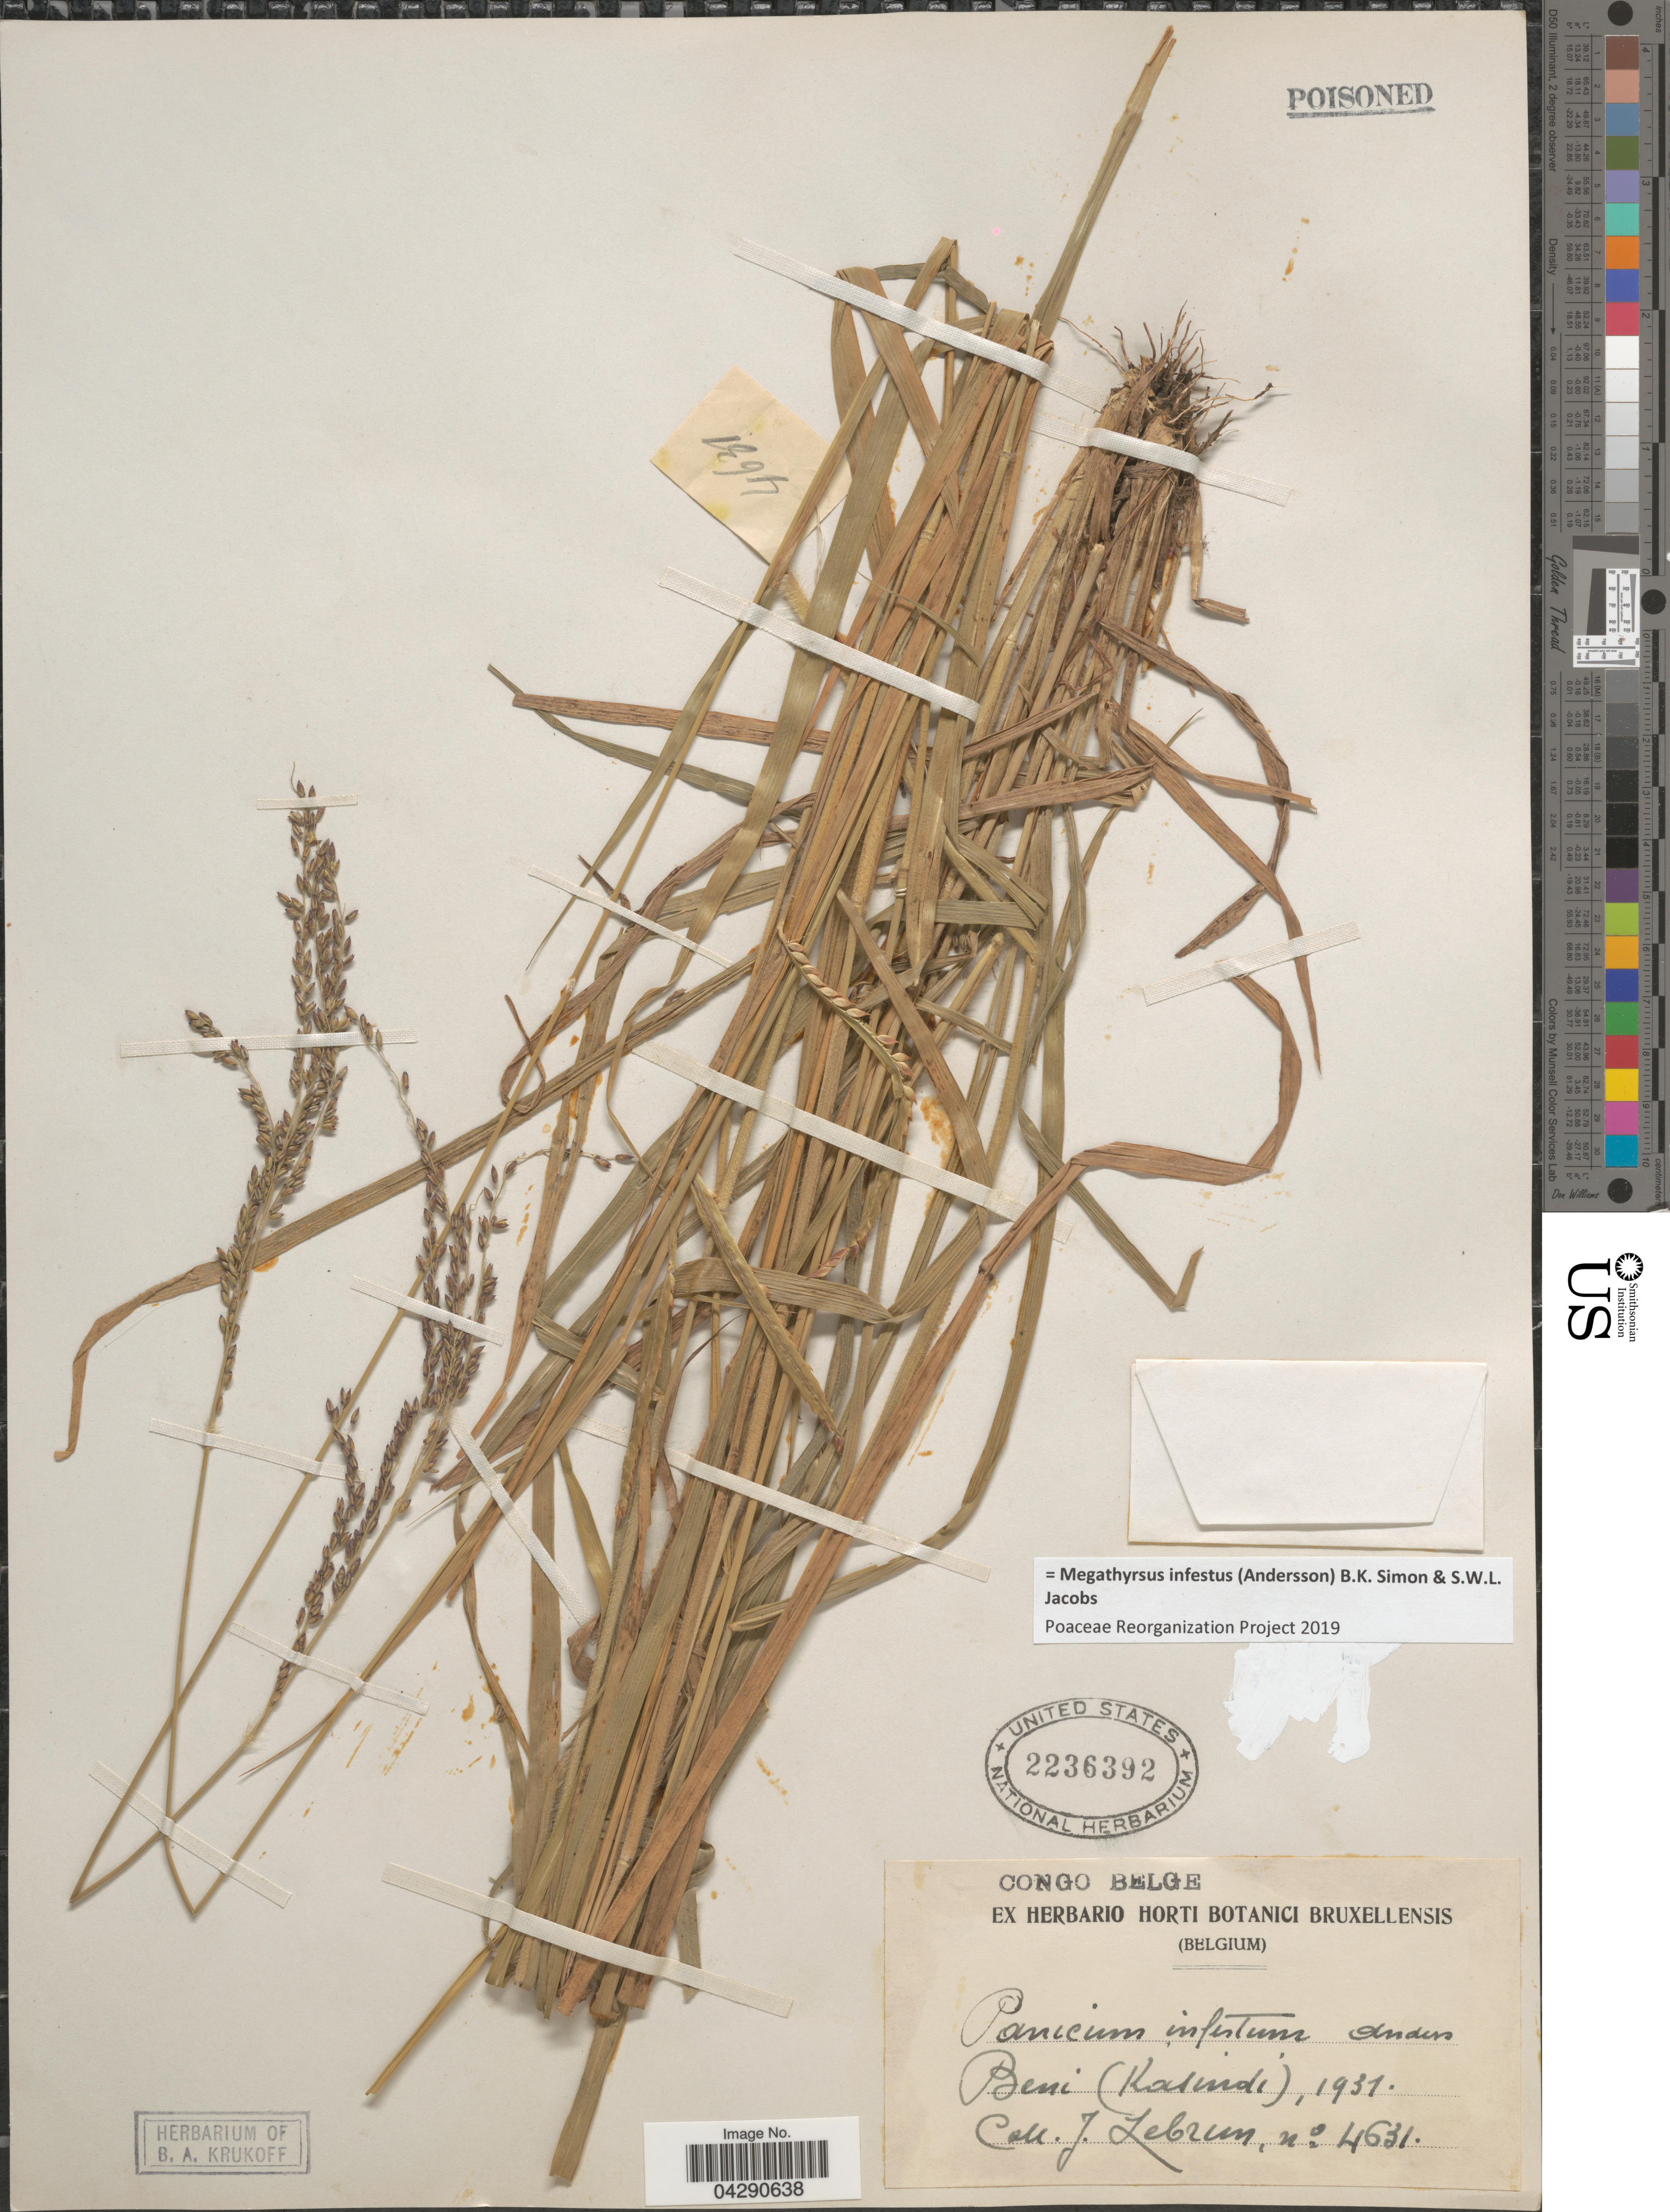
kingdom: Plantae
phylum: Tracheophyta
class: Liliopsida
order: Poales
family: Poaceae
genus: Megathyrsus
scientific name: Megathyrsus infestus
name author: (Peters) B.K. Simon & S.W.L. Jacobs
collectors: J. A. Lebrun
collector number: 4631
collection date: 1931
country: Congo, Democratic Republic of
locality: Congo Belge. Beni (Kasindi).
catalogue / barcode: US 2236392